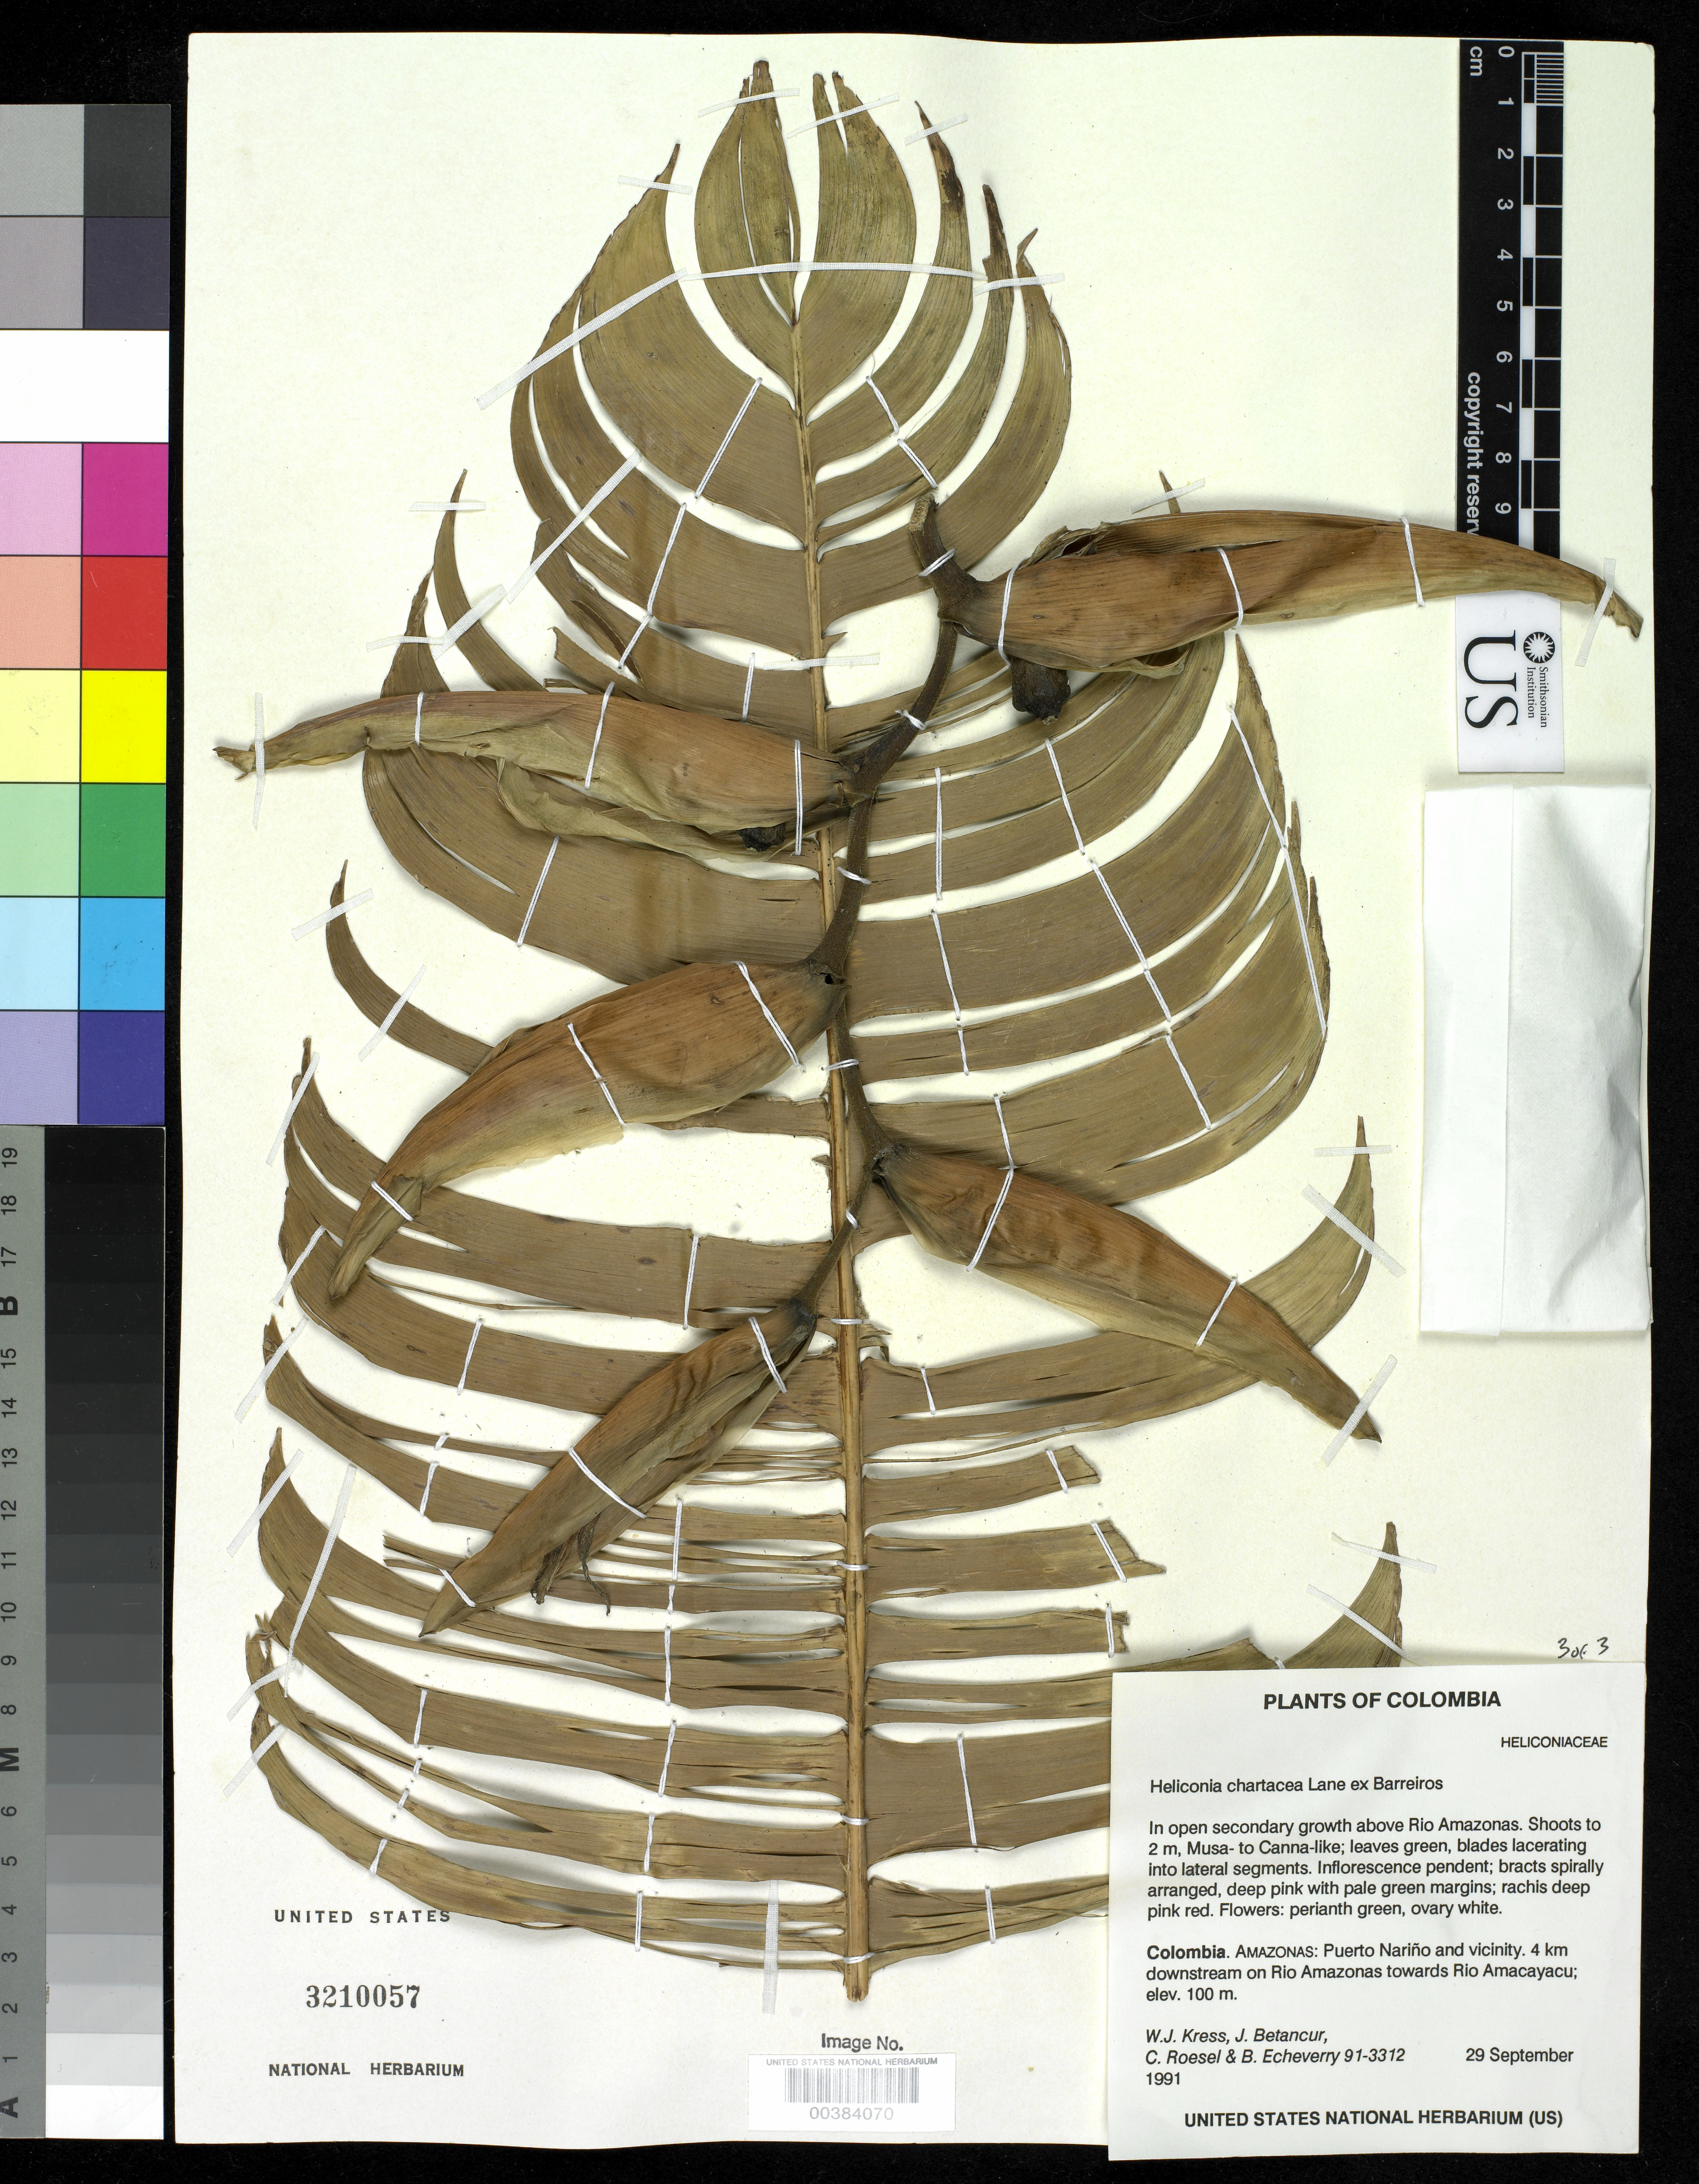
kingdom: Plantae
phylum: Tracheophyta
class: Liliopsida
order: Zingiberales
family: Heliconiaceae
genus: Heliconia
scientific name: Heliconia chartacea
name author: Lane ex Barreiros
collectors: W. J. Kress, J. C. Betancur, C. S. Roesel & B. Echeverry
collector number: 91-3312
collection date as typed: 29 Sep 1991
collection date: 1991-09-29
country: Colombia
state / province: Amazônas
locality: Puerto Narino and vicinity. downstream on Rio Amazonas towards Rio Amaca-Yacu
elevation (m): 100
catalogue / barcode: US 3210057